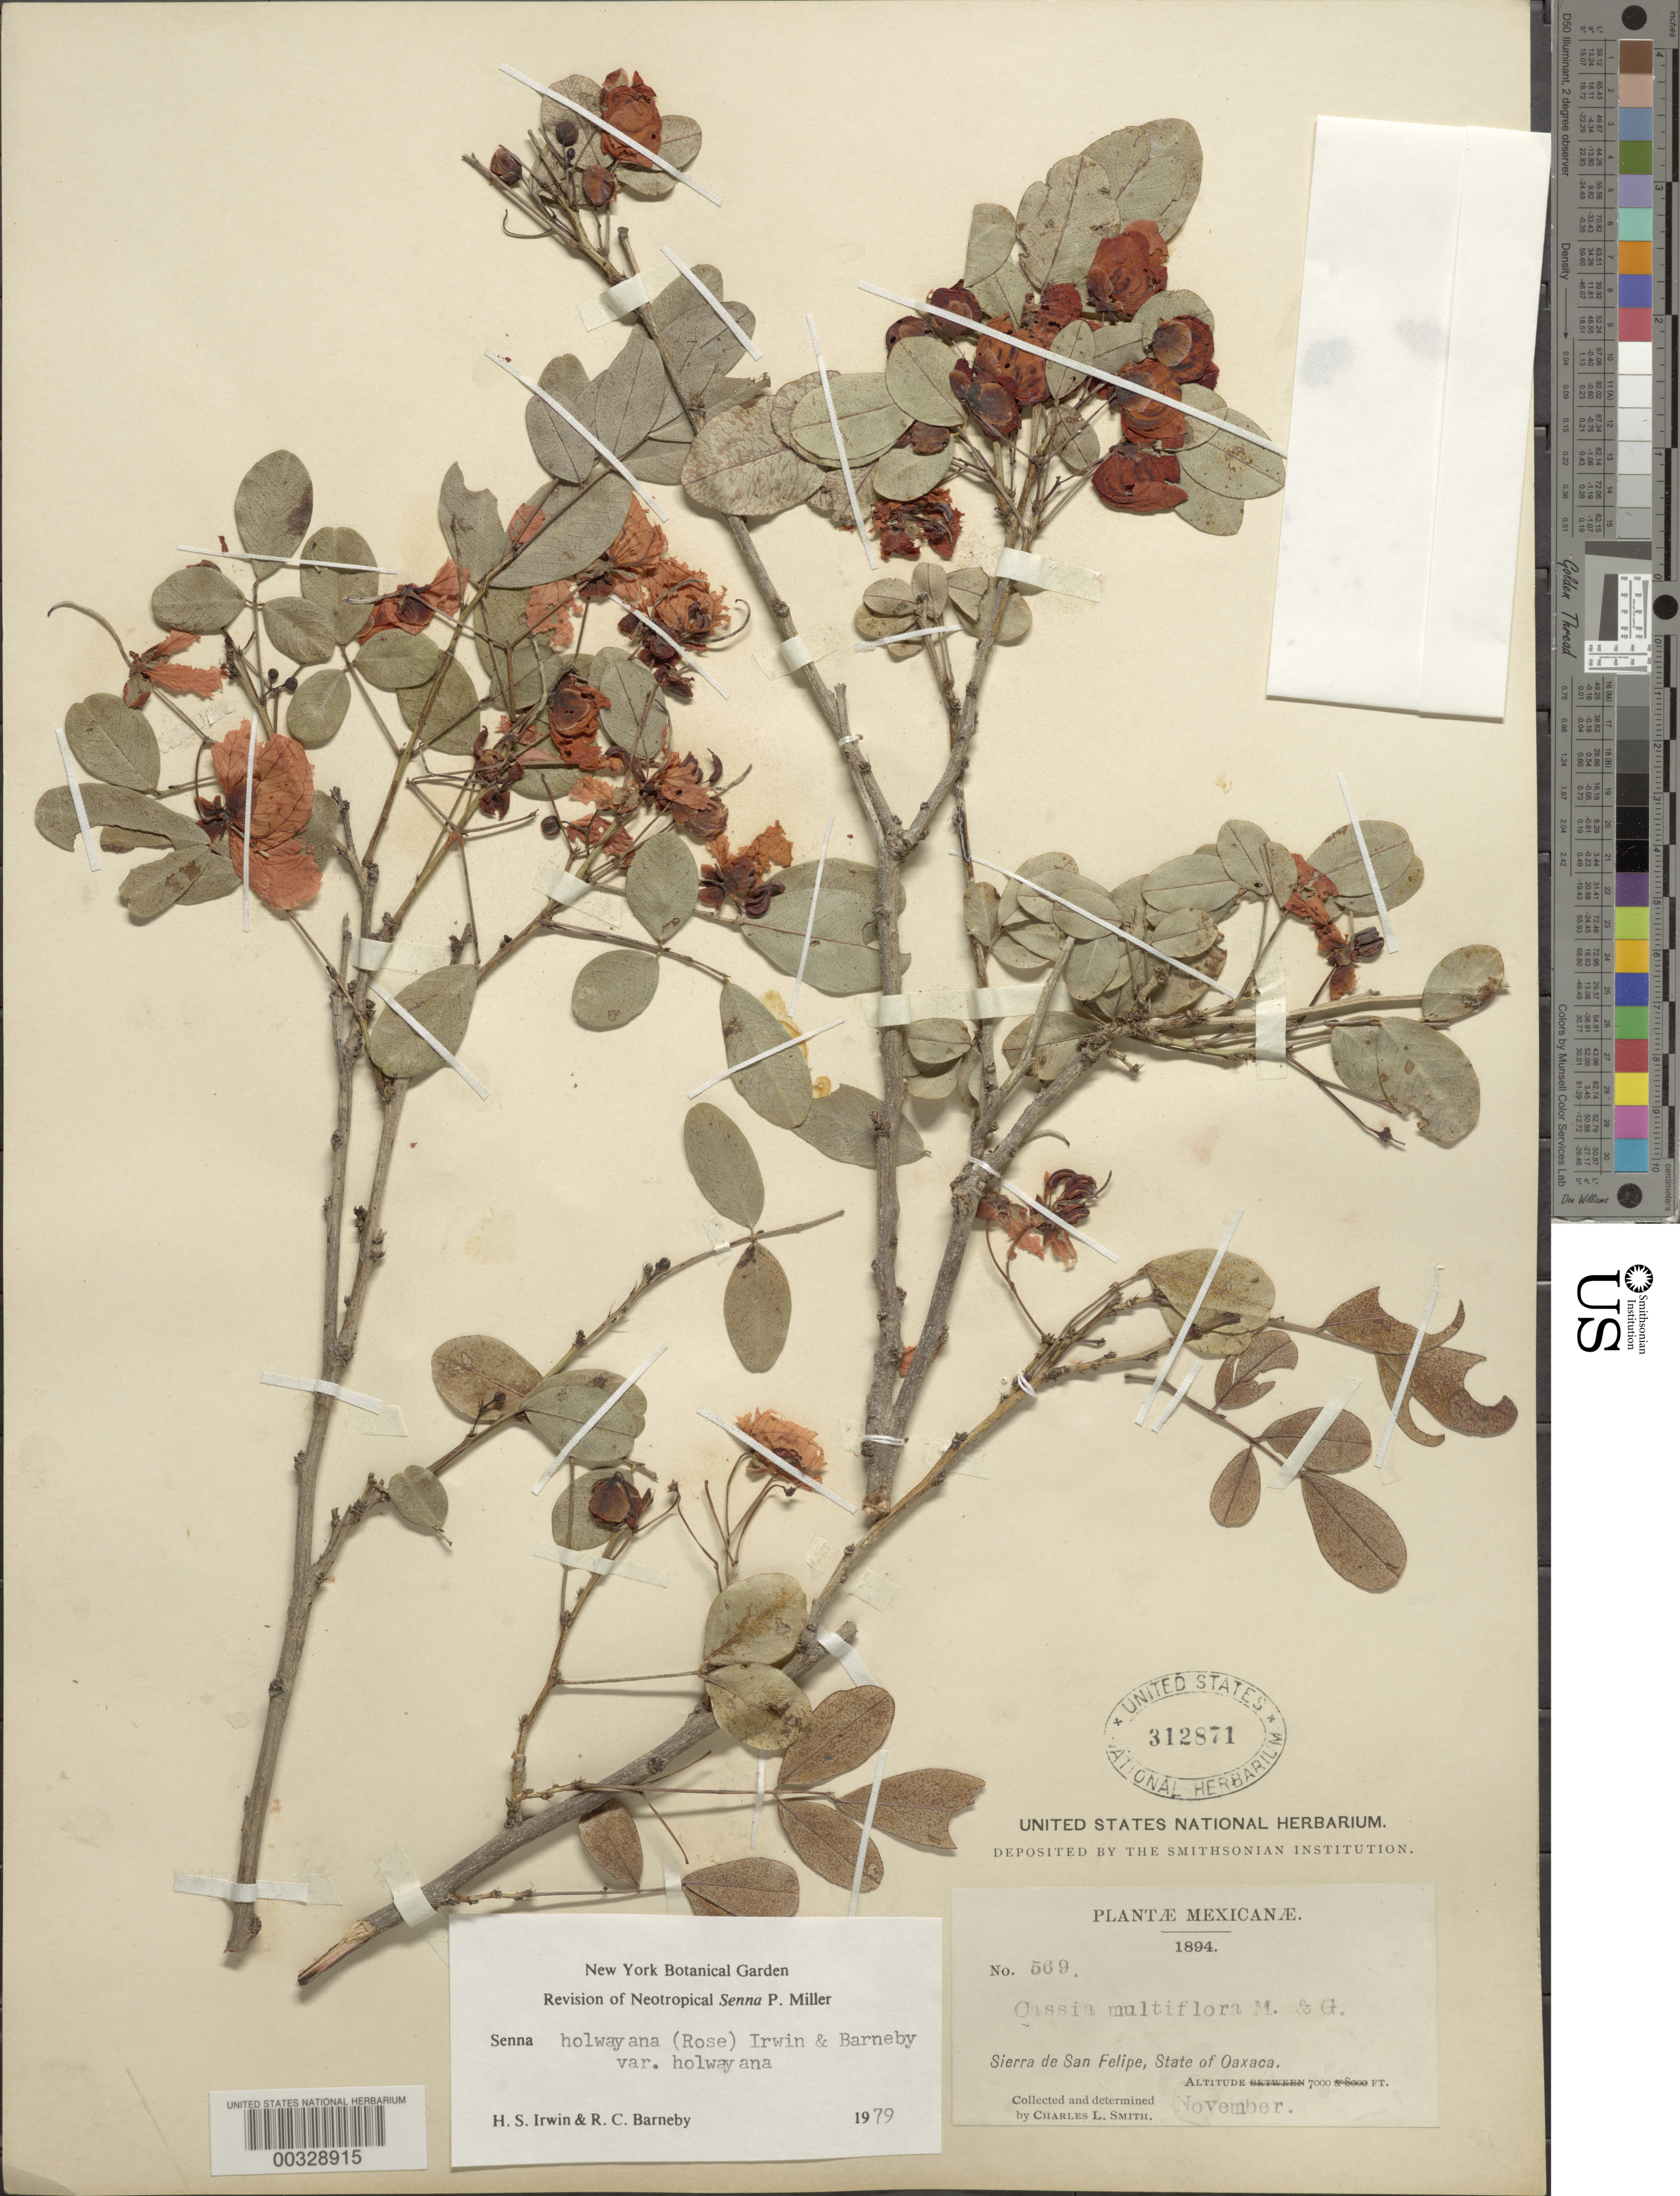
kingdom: Plantae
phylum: Tracheophyta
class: Magnoliopsida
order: Fabales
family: Fabaceae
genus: Senna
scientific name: Senna holwayana var. holwayana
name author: (Rose) H.S. Irwin & Barneby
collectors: C. L. Smith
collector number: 569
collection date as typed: Nov 1894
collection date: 1894-11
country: Mexico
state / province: Oaxaca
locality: Sierra de San Felipe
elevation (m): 2134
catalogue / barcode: US 312871